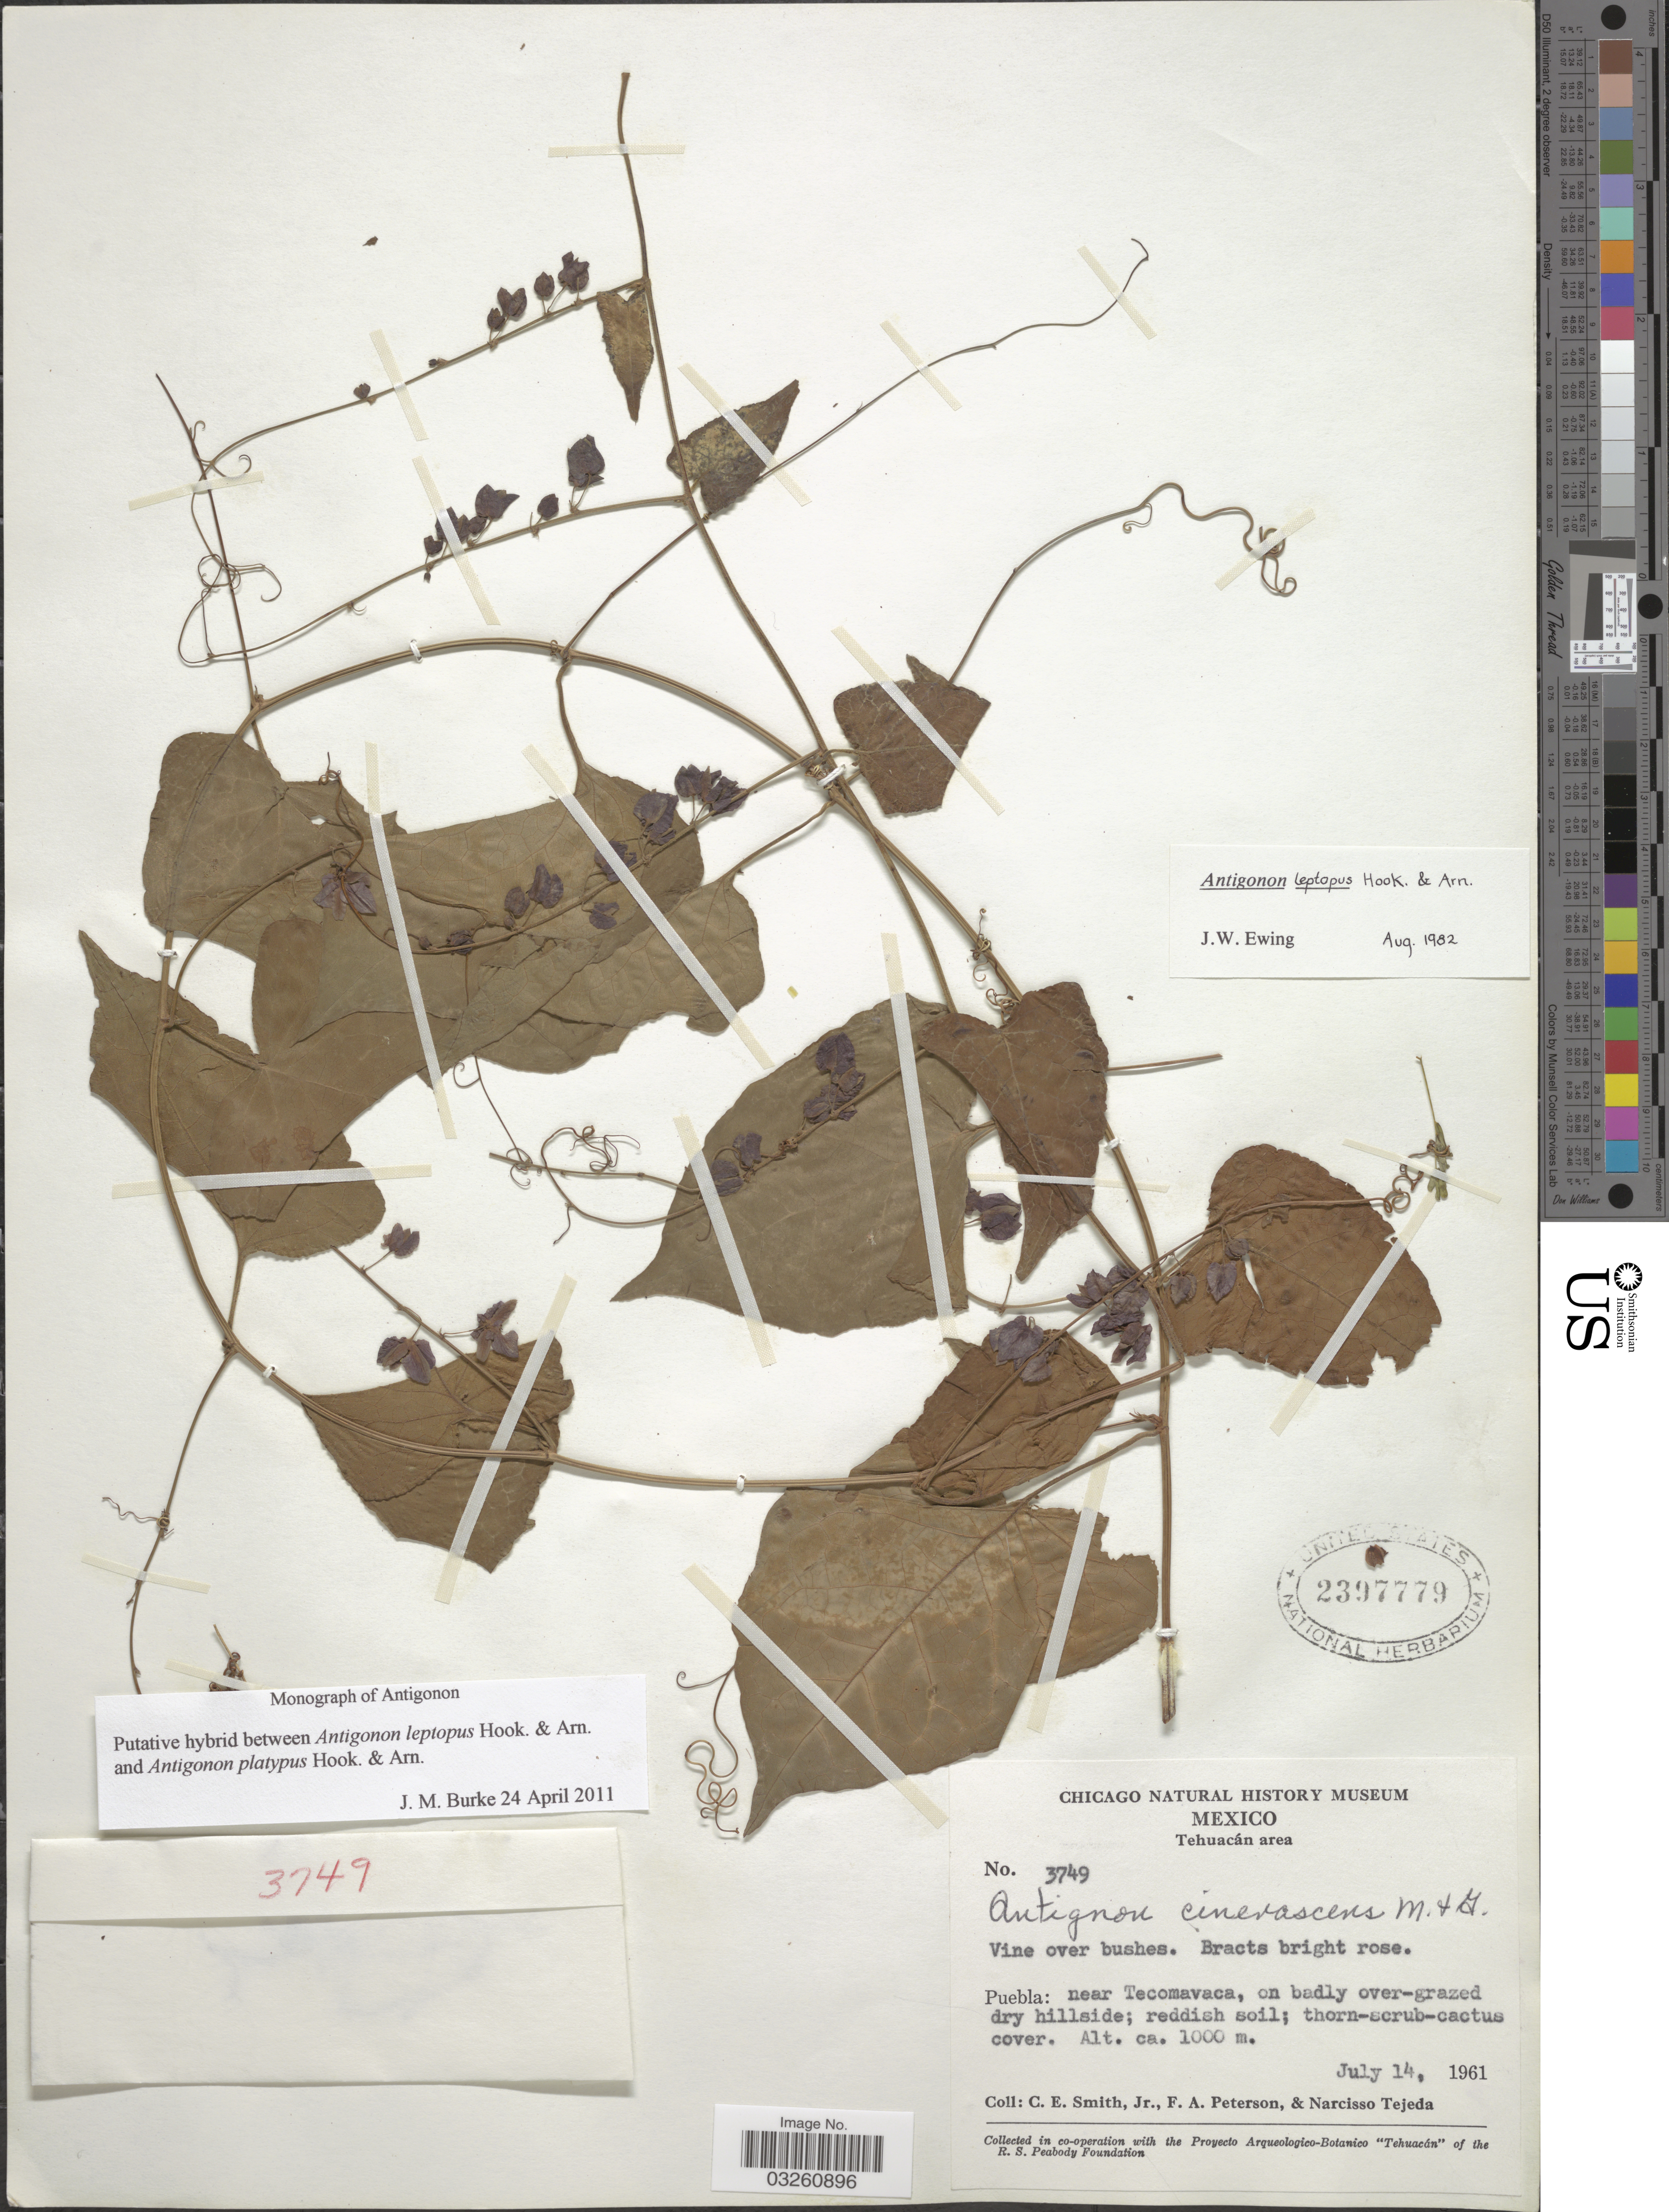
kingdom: Plantae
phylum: Tracheophyta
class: Magnoliopsida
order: Caryophyllales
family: Polygonaceae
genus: Antigonon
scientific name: Antigonon leptopus x A. platypus Hook. & Arn.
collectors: C. E. Smith Jr., F. A. Peterson & N. Tejeda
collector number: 3749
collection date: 1961-07-14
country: Mexico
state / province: Puebla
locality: Tehuacán area. Puebla: near Tecomavaca.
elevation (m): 1000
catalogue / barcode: US 2397779